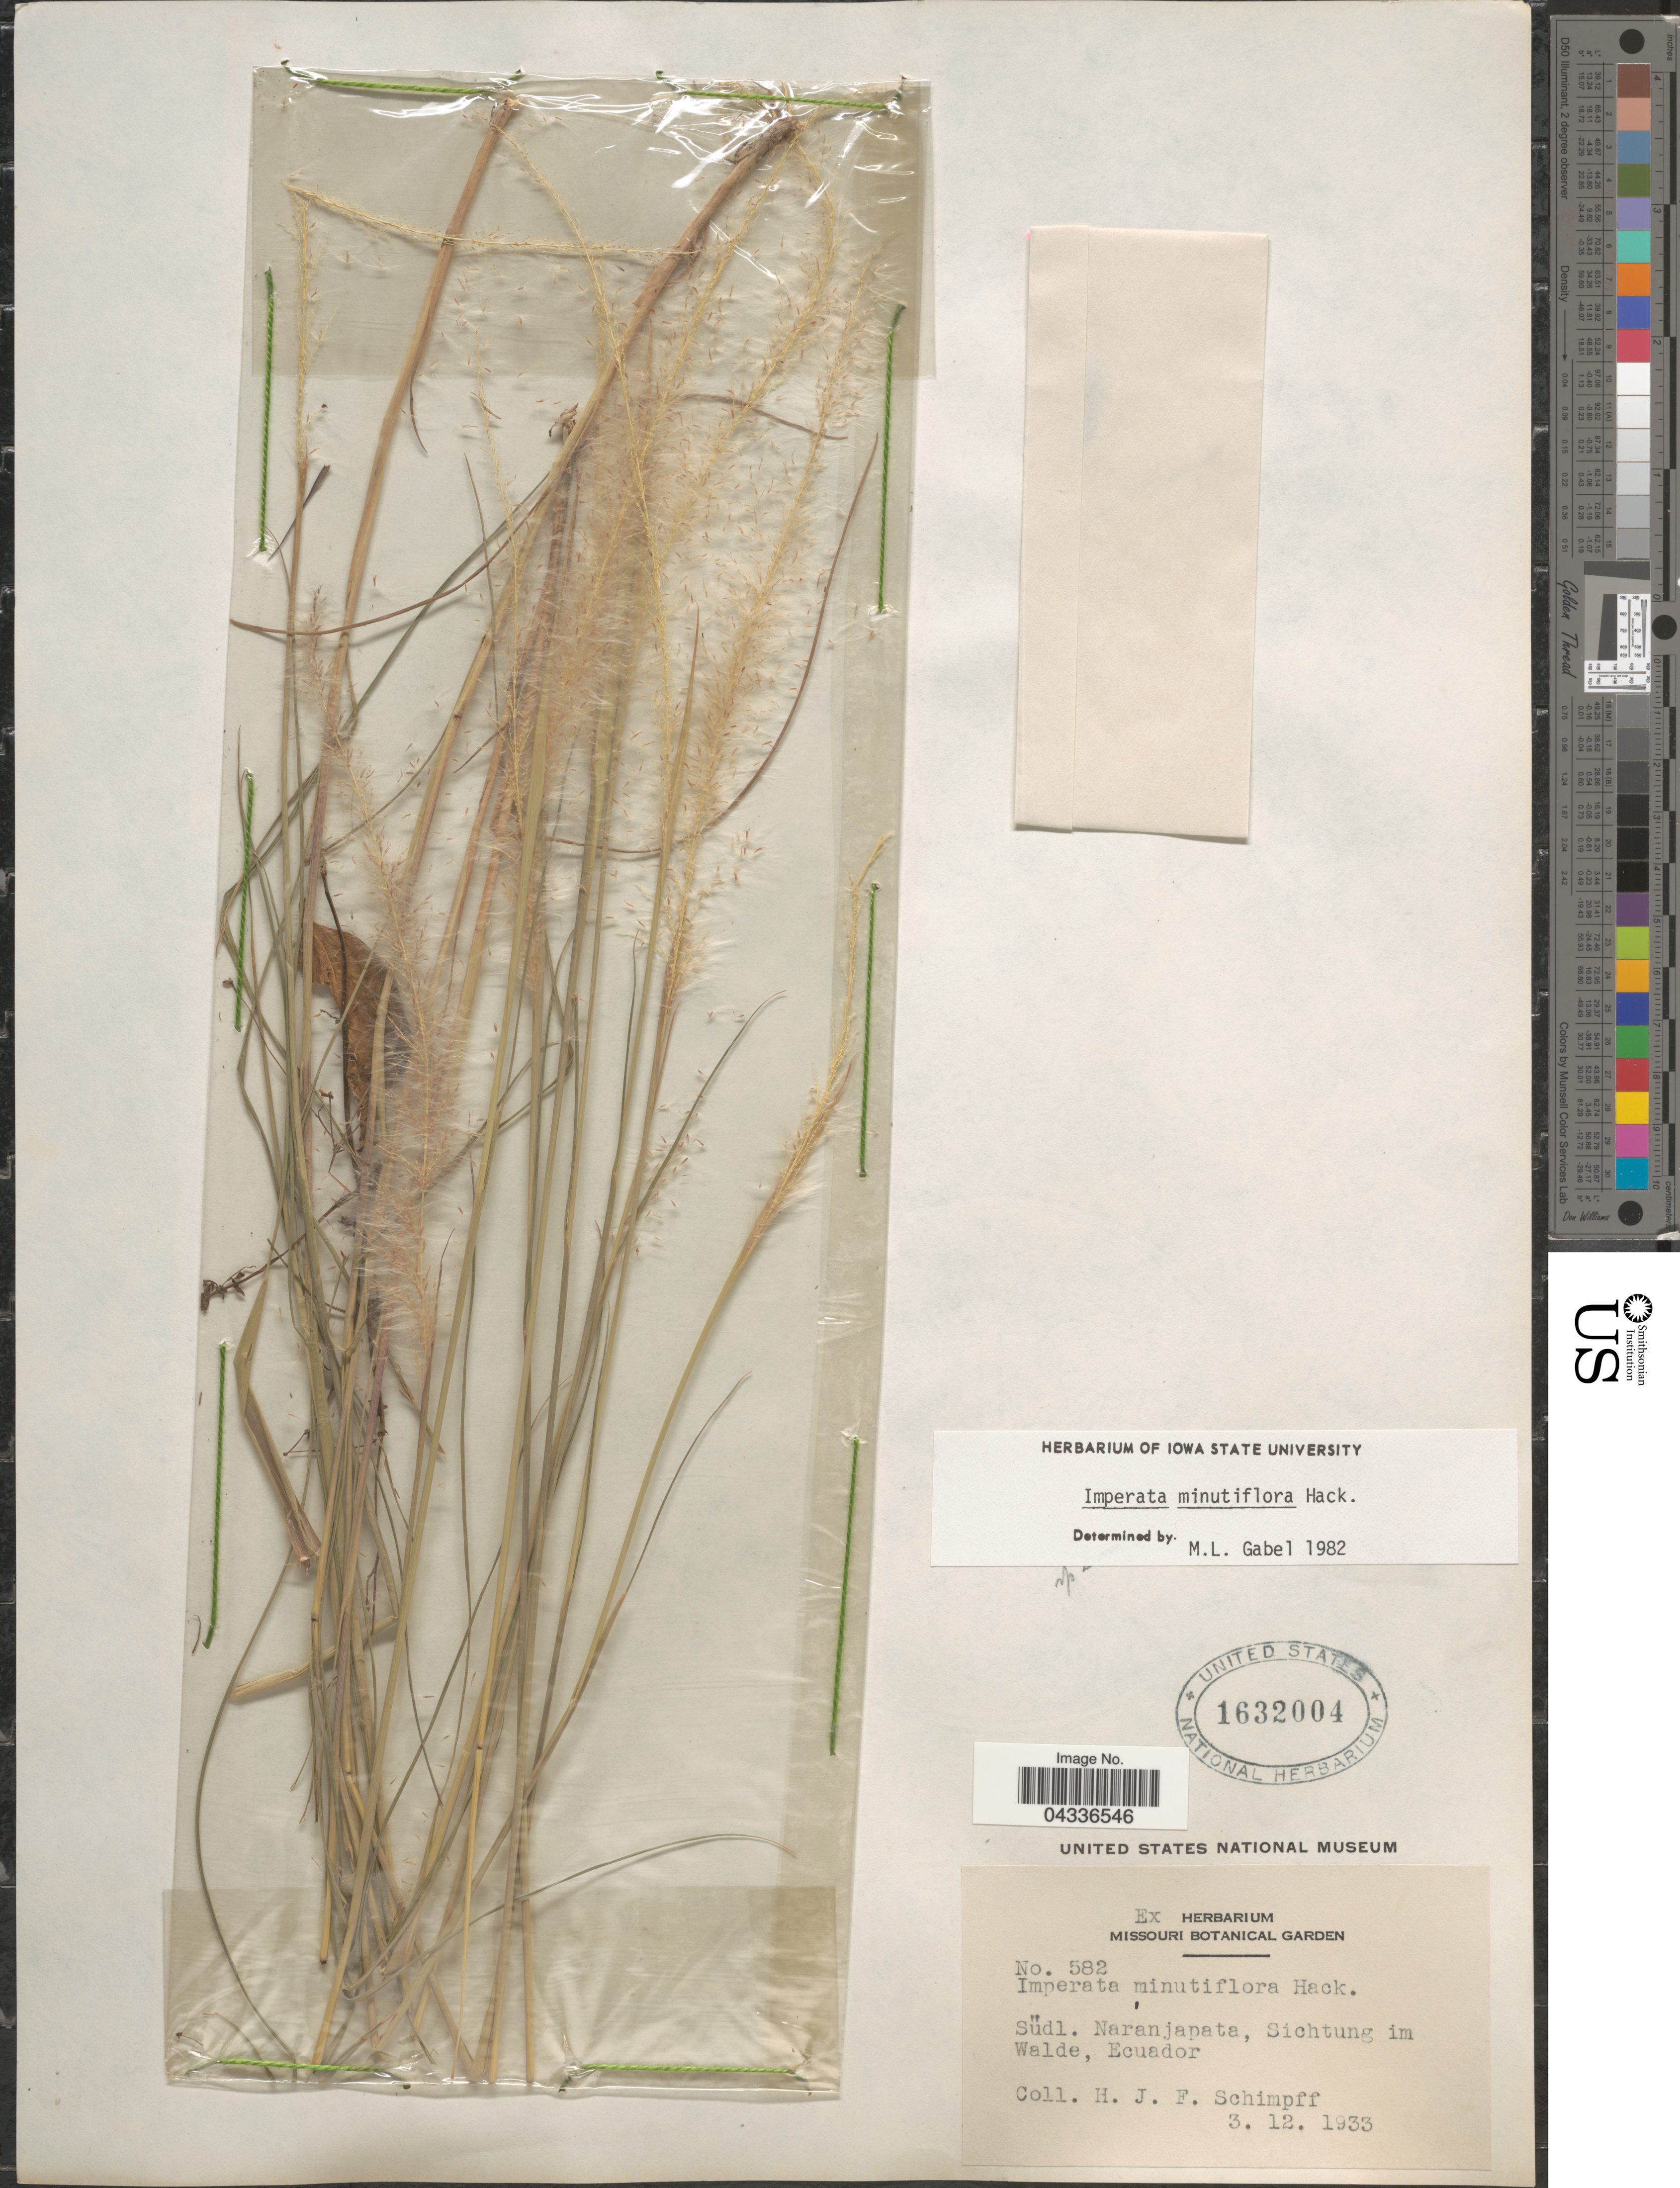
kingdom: Plantae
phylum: Tracheophyta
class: Liliopsida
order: Poales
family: Poaceae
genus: Imperata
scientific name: Imperata minutiflora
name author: Hack.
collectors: H. Schimpff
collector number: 582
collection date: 1933-12-03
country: Ecuador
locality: Südl. Naranjapata, Sichtung im Walde.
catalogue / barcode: US 1632004